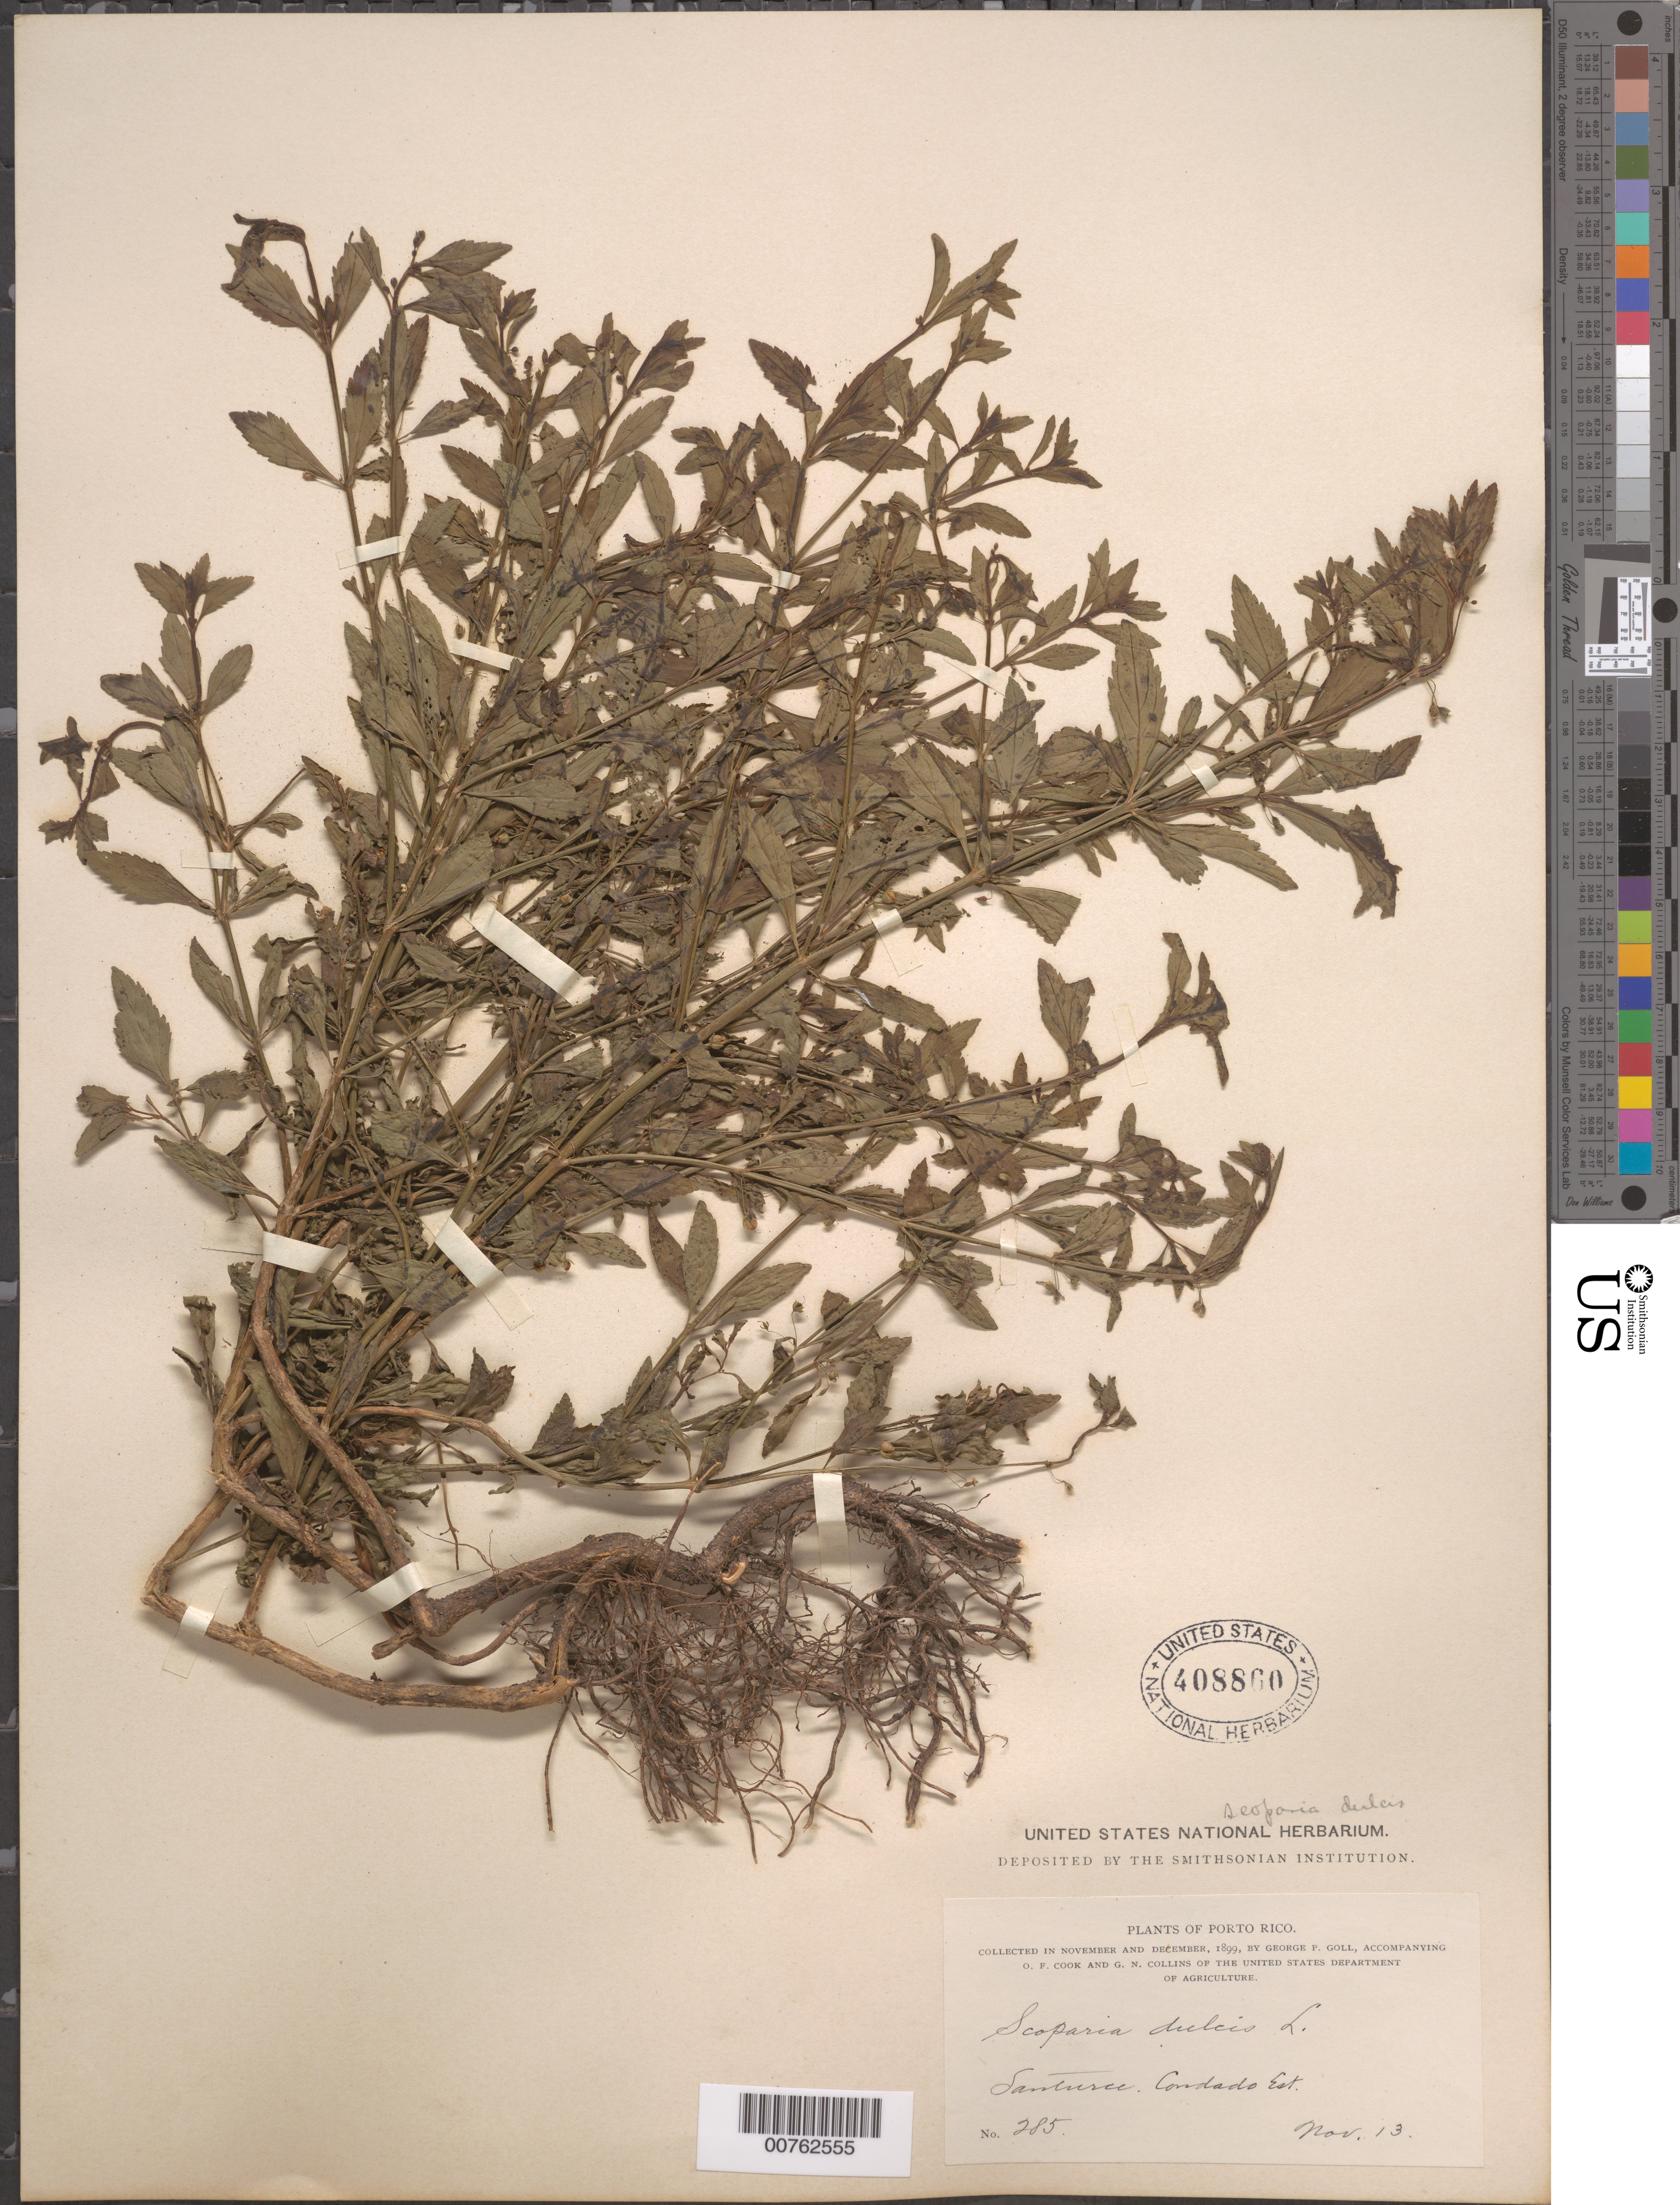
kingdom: Plantae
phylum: Tracheophyta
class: Magnoliopsida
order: Lamiales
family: Plantaginaceae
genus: Scoparia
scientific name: Scoparia dulcis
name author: L.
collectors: G. Goll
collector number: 285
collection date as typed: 13 Nov 1899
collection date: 1899-11-13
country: Puerto Rico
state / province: San Juan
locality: Santurce. Condado Est.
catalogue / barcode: US 408860